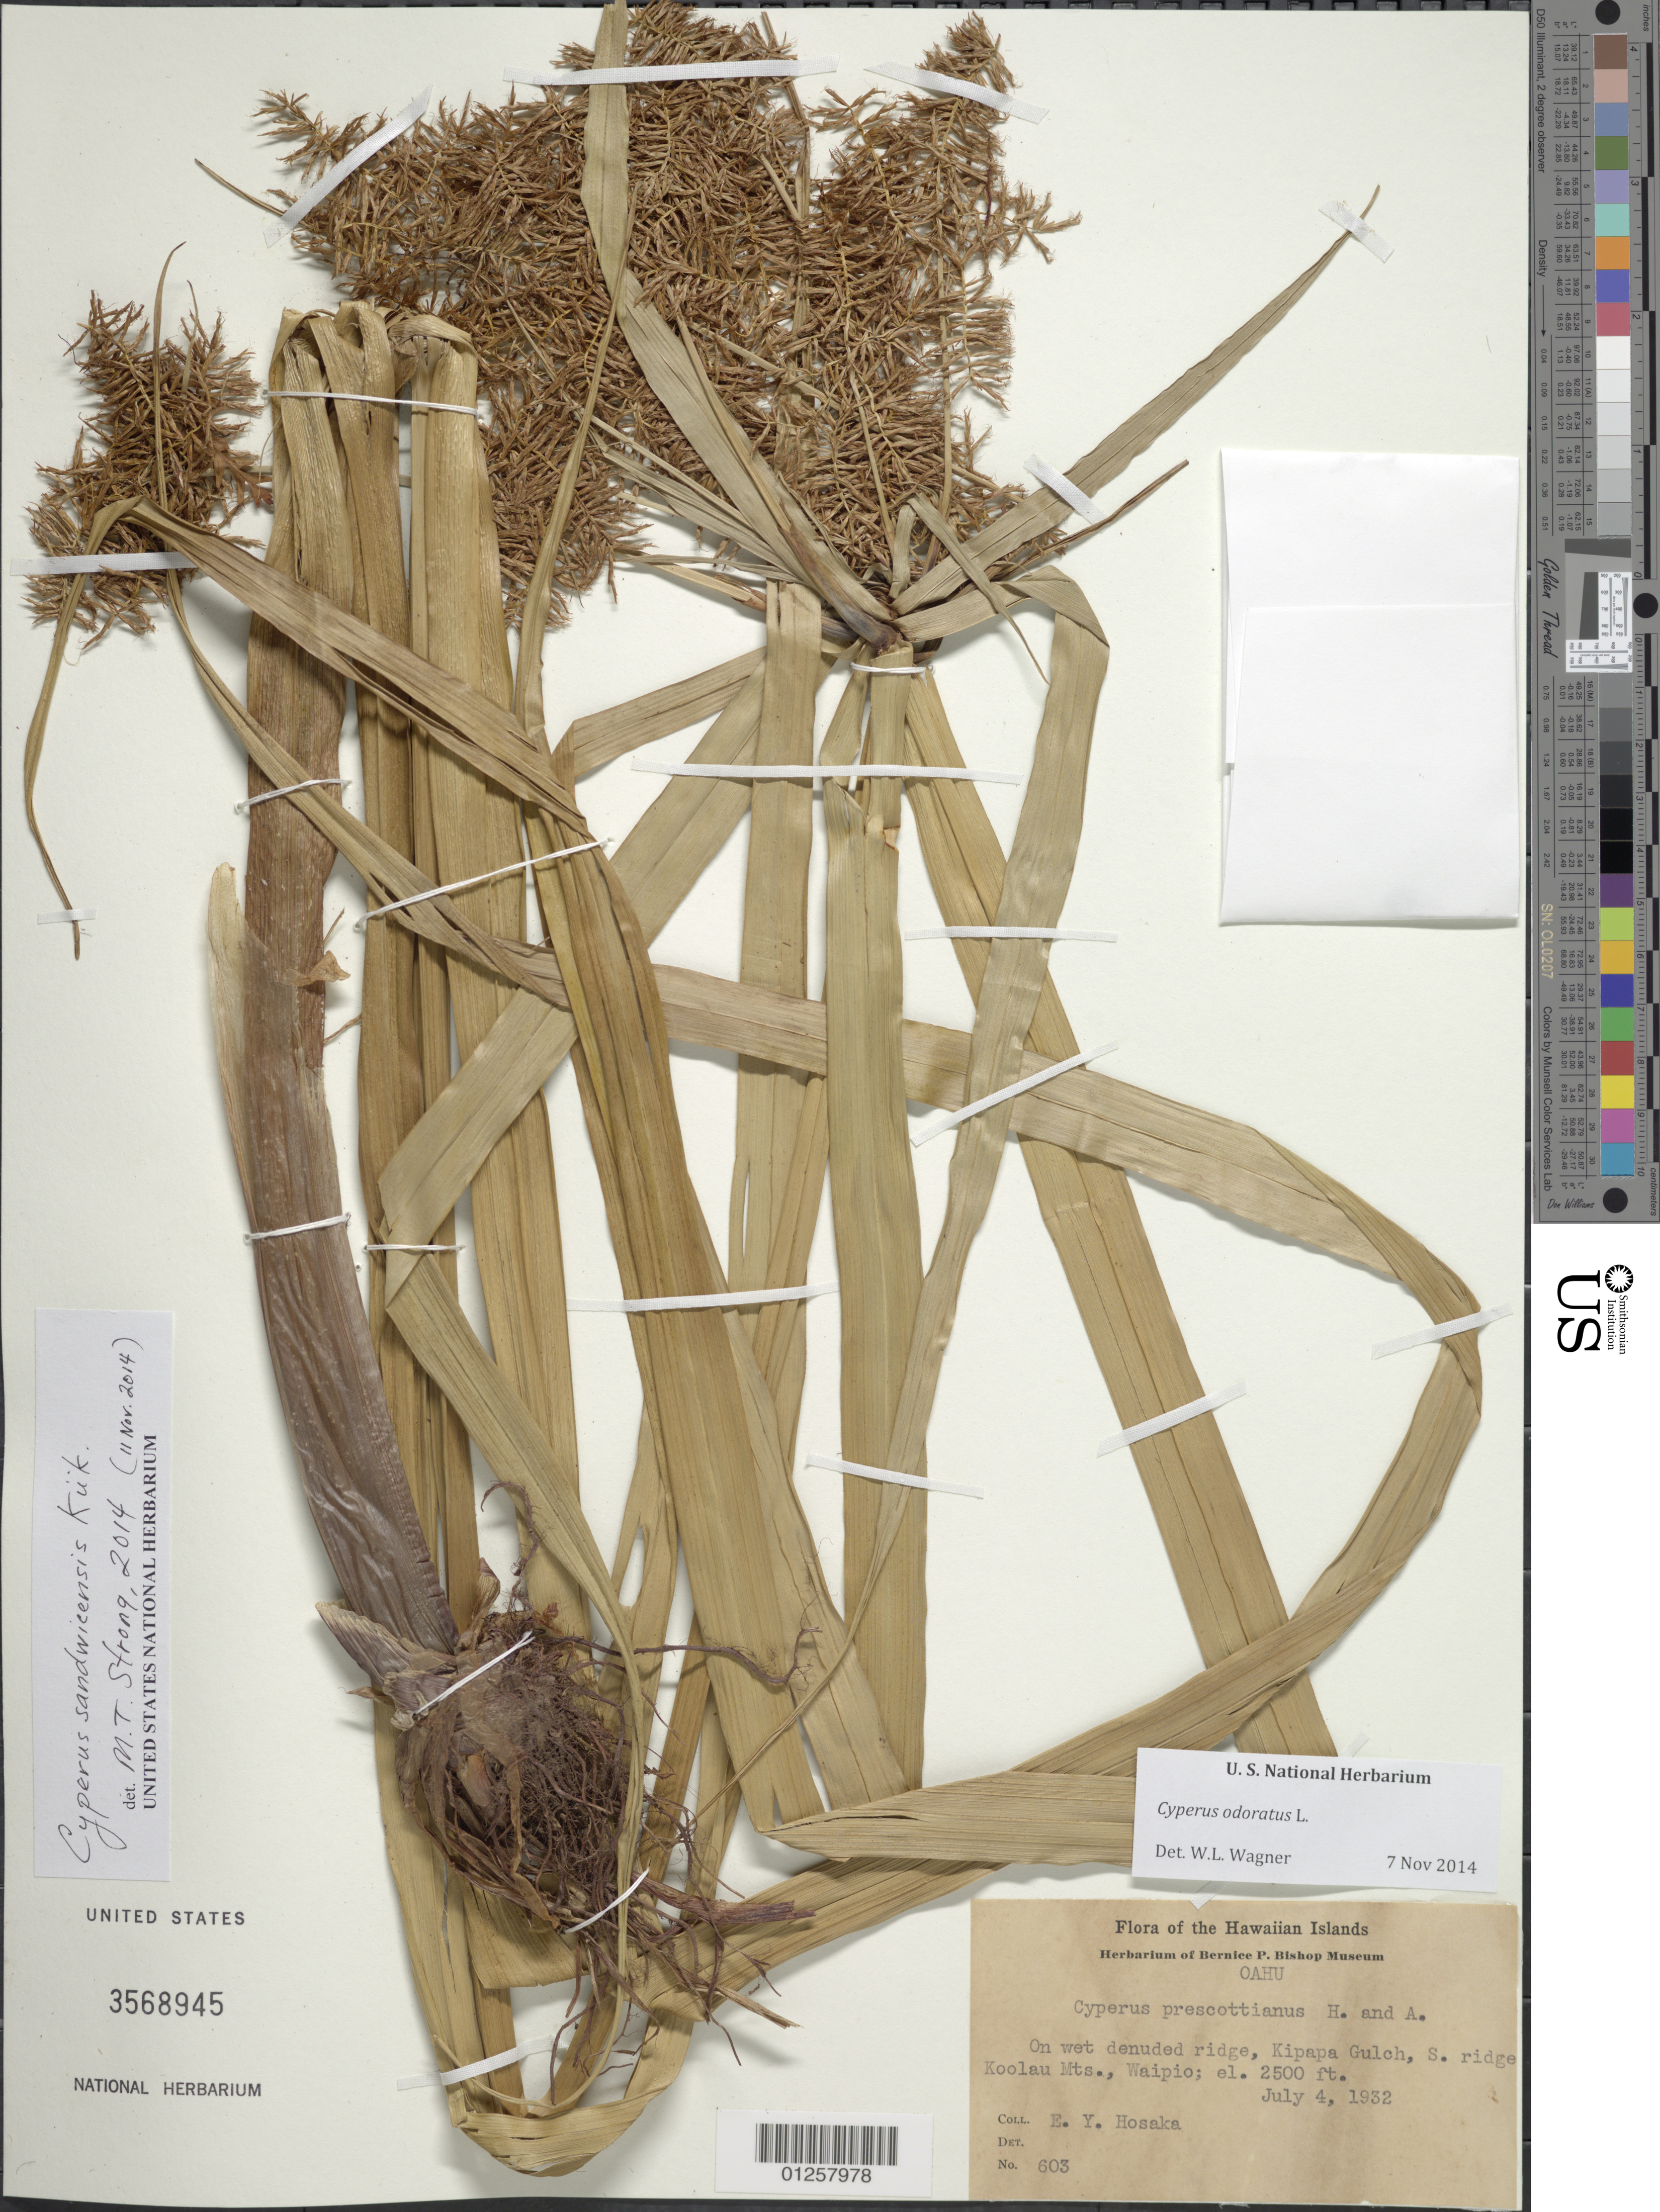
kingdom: Plantae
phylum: Tracheophyta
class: Liliopsida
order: Poales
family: Cyperaceae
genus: Cyperus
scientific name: Cyperus sandwicensis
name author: Kük.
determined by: Strong, M. T., (US), Smithsonian Institution - National Museum of Natural History (UNITED STATES)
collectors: E. Y. Hosaka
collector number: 603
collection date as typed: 4 Jul 1932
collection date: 1932-07-04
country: United States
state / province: Hawaii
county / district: Honolulu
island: Oahu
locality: Kipapa Gulch, S ridge of Koolau Mts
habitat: On wet denuded ridge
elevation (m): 762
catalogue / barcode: US 3568945